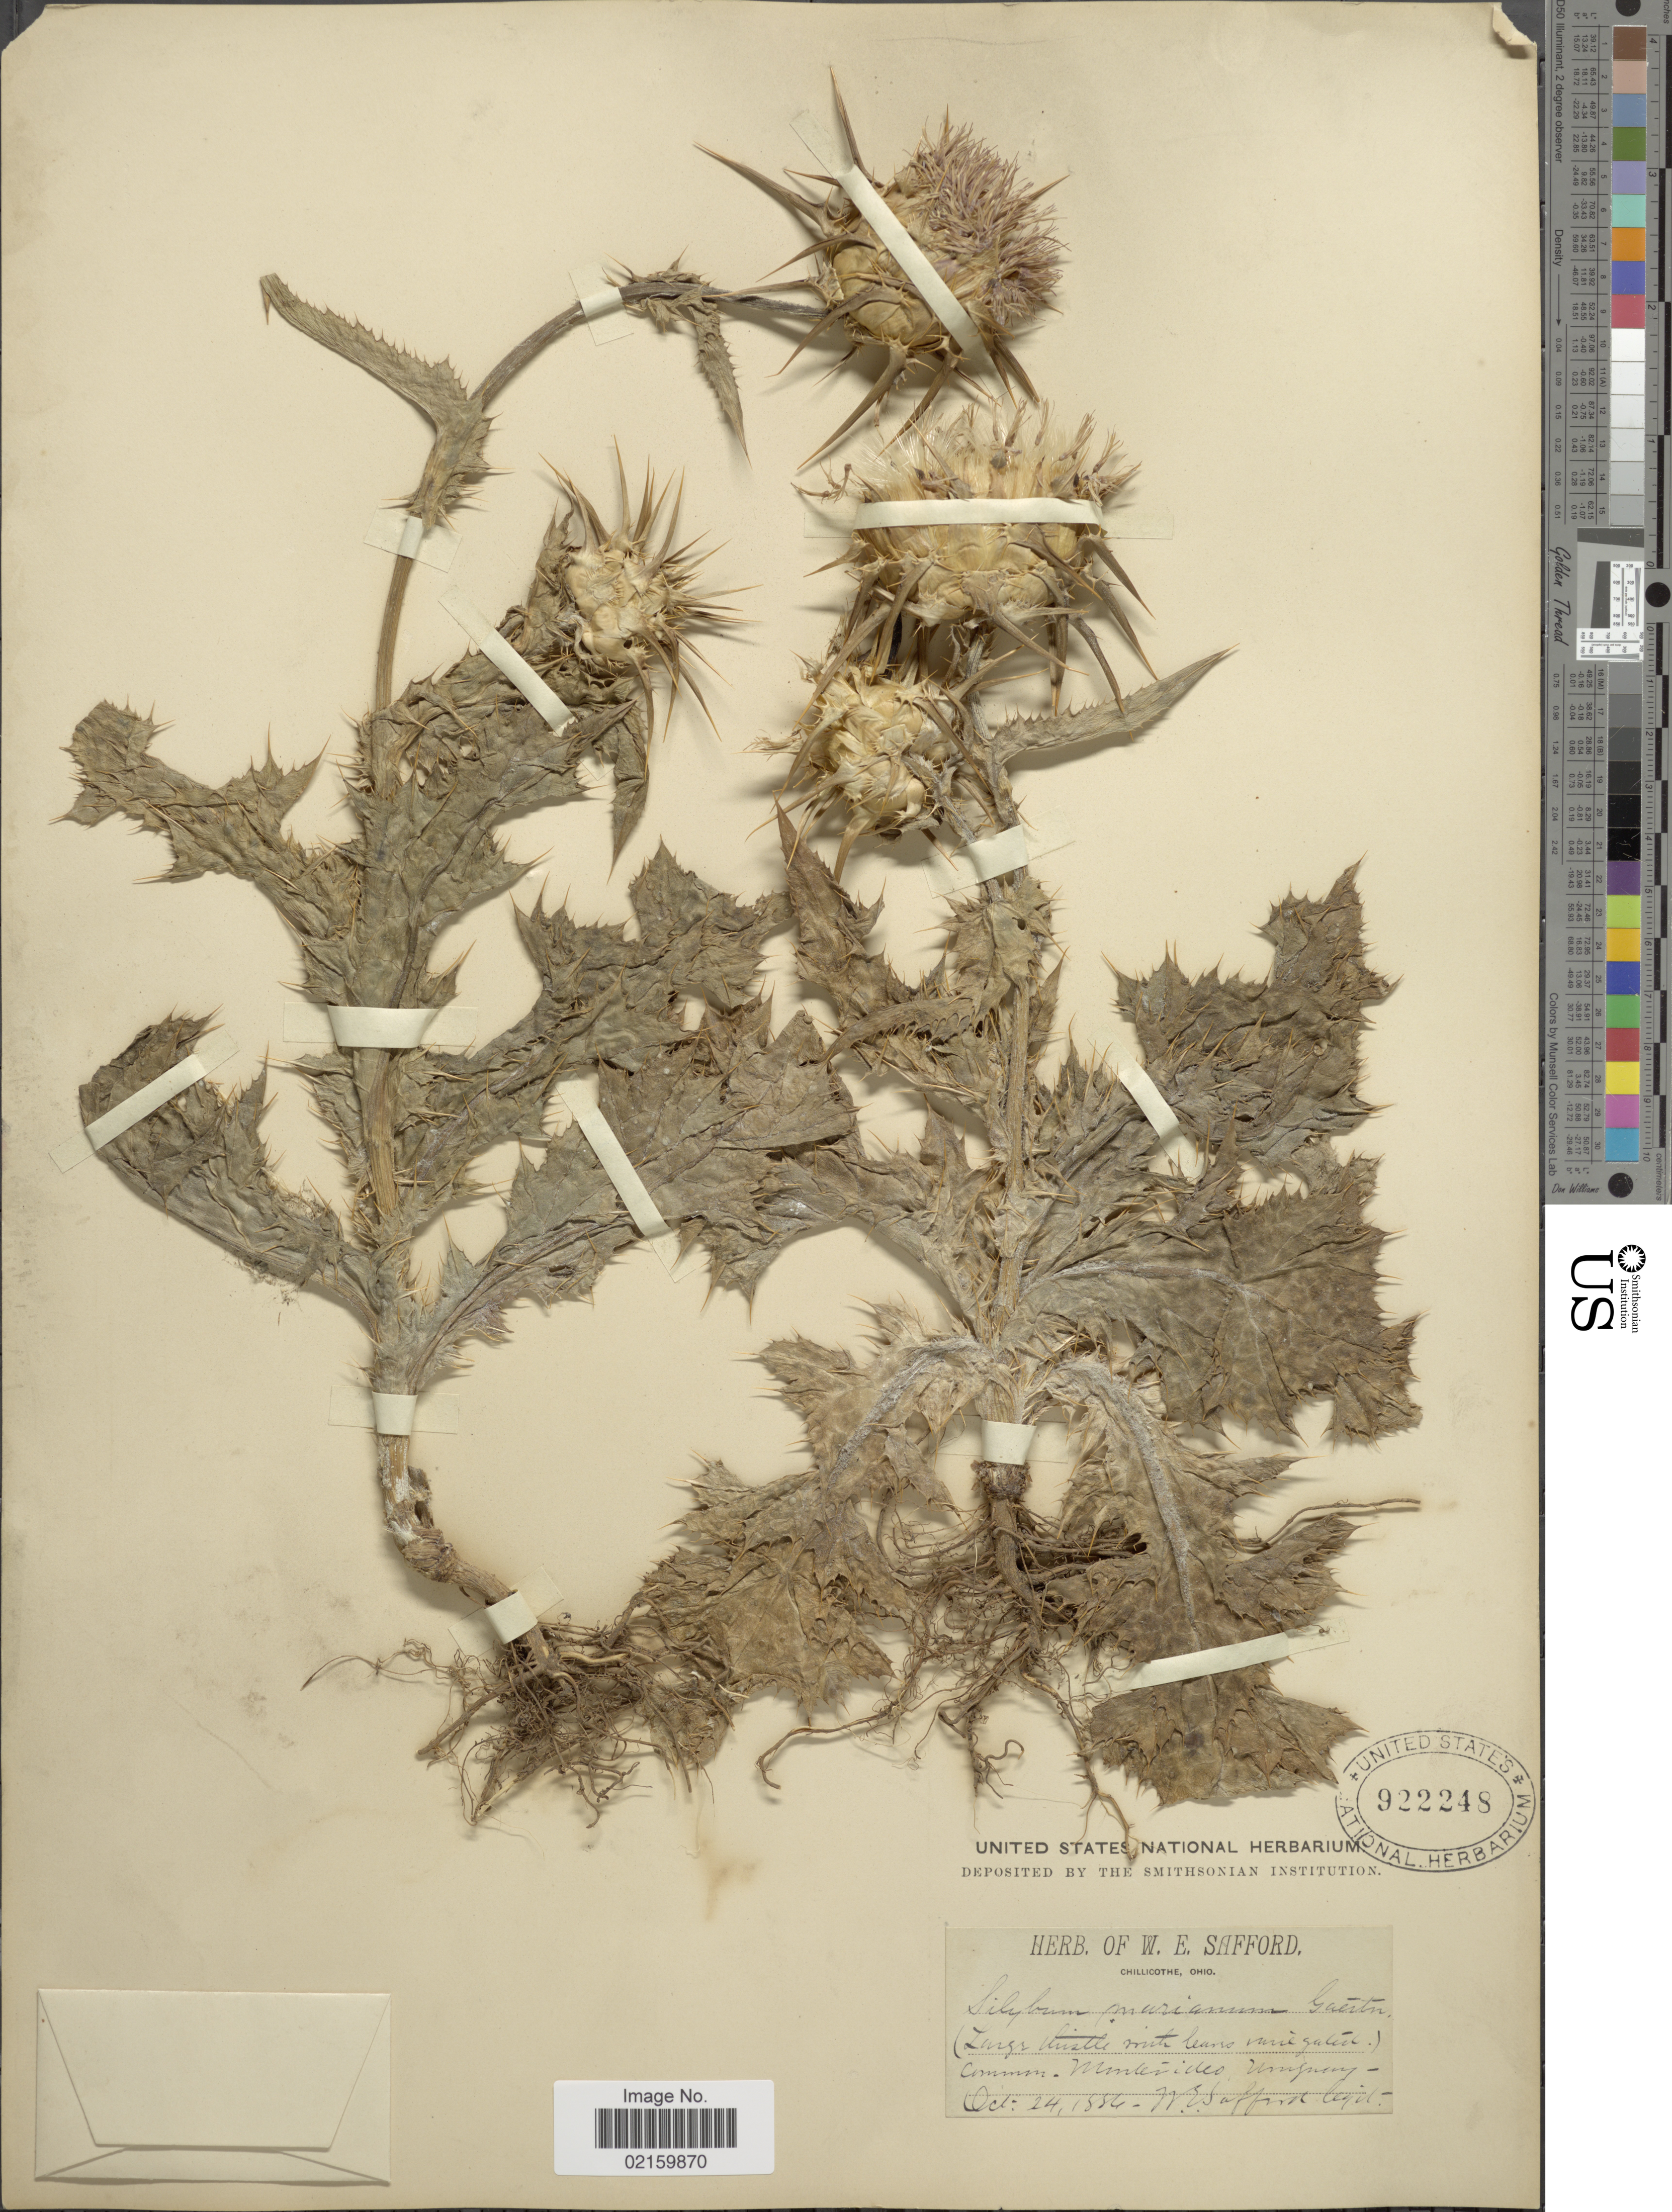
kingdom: Plantae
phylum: Tracheophyta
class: Magnoliopsida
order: Asterales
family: Asteraceae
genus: Silybum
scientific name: Silybum marianum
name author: (L.) Gaertn.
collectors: W. E. Safford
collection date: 1884-10-24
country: Uruguay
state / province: Montevideo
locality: Montevideo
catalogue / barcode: US 922248